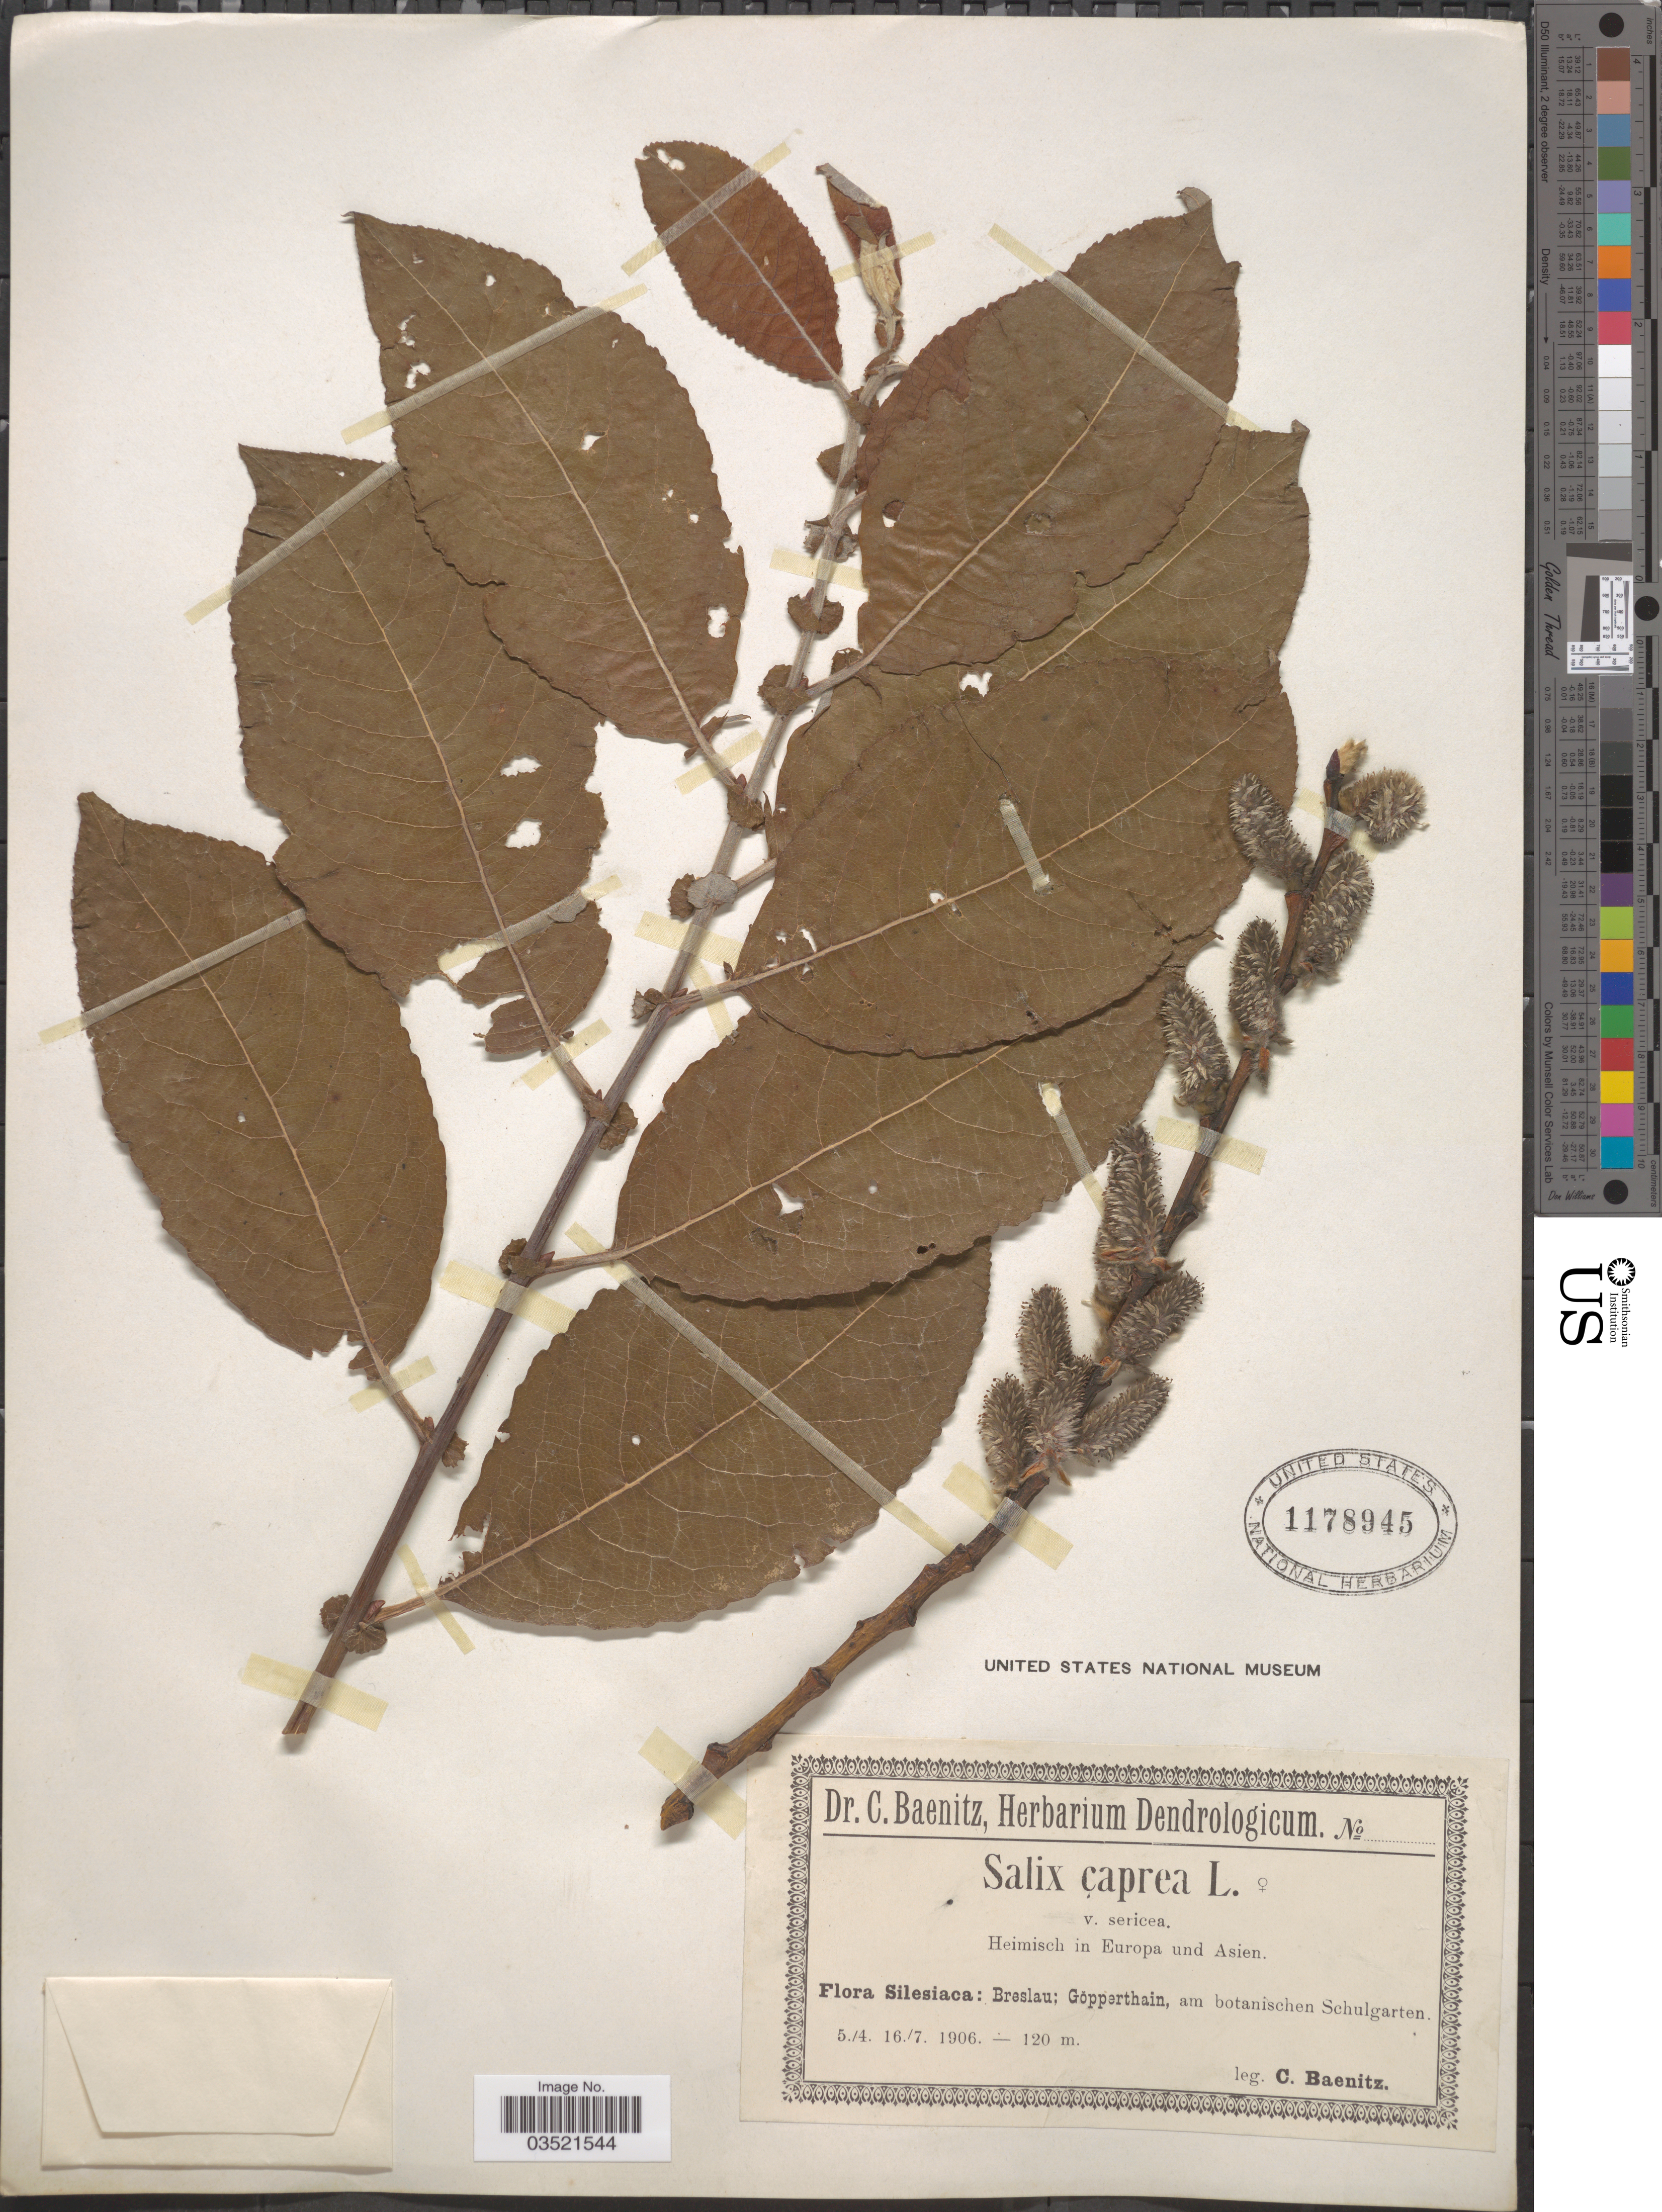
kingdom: Plantae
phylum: Tracheophyta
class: Magnoliopsida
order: Malpighiales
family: Salicaceae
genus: Salix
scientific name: Salix caprea var. sericea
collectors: C. G. Baenitz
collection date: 1906-04-05/1906-07-16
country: Poland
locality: Silesiaca: Breslau; Göpperthain, am botanischen Schulgarten.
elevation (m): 120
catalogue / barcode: US 1178945